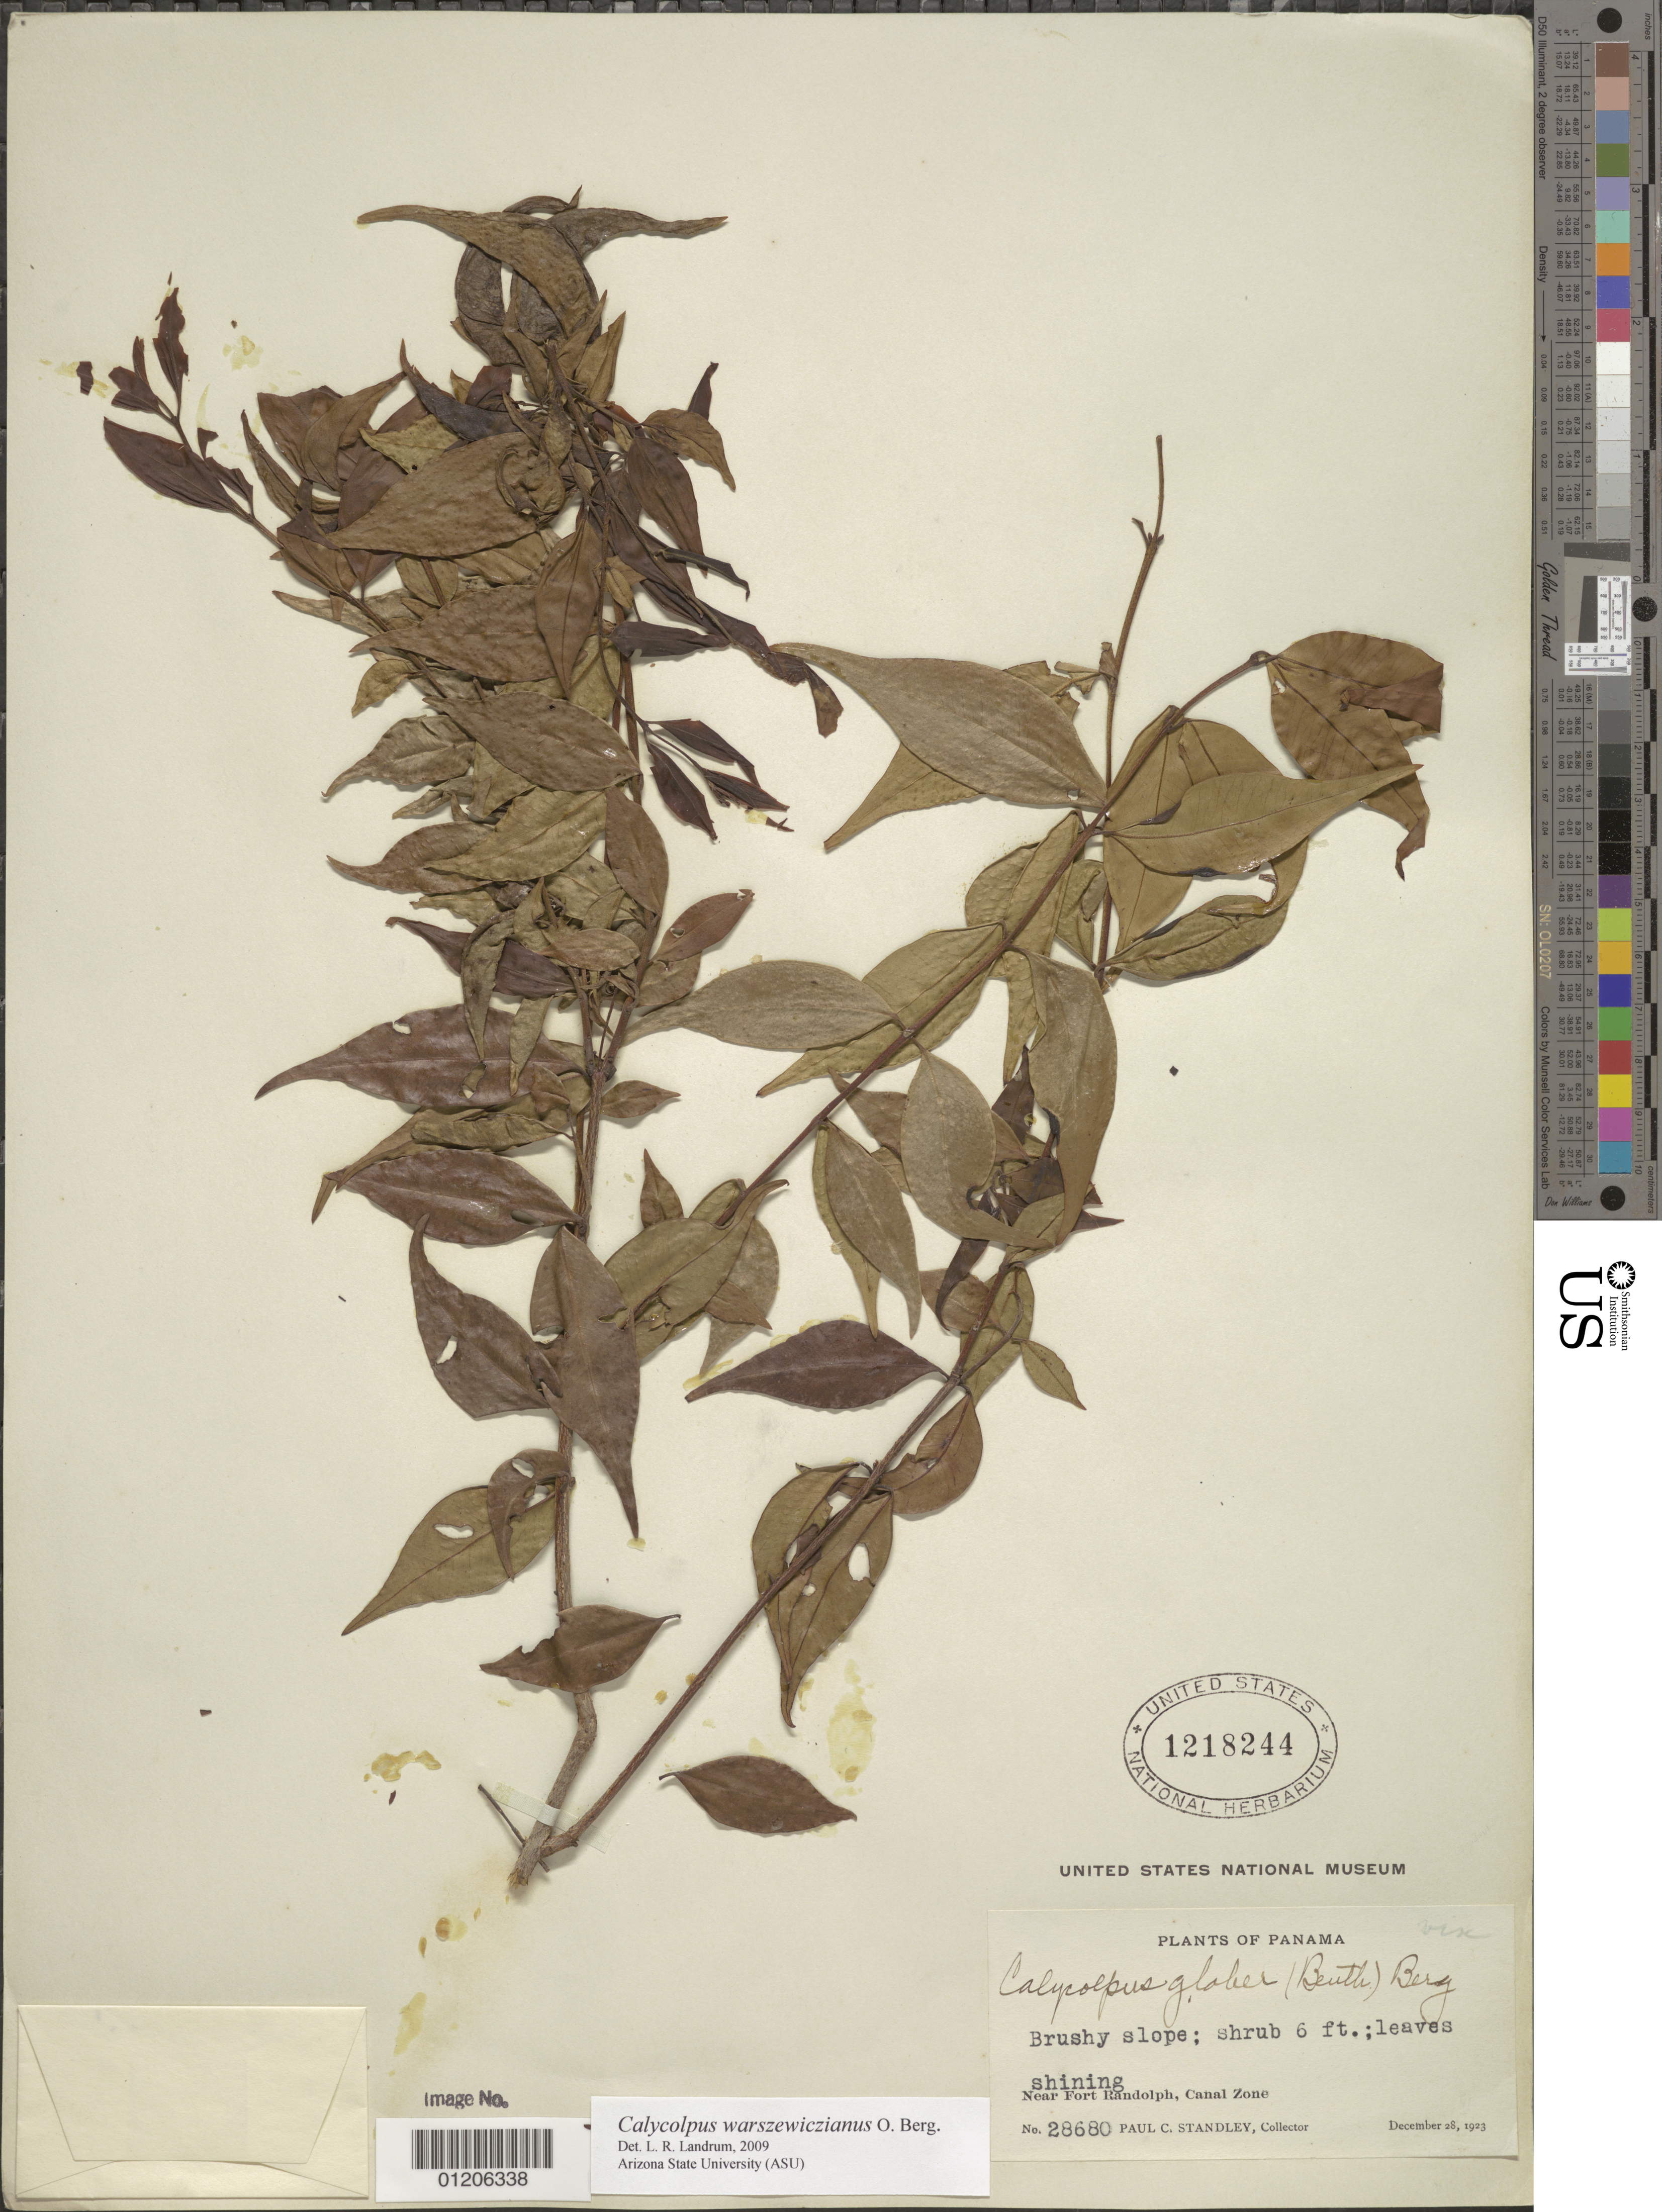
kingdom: Plantae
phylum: Tracheophyta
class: Magnoliopsida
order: Myrtales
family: Myrtaceae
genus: Calycolpus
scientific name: Calycolpus warszewiczianus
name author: O. Berg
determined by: Landrum, L. R.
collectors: P. C. Standley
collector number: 28680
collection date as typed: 28 Dec 1923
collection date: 1923-12-28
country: Panama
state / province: Colón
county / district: Canal Zone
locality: Near Fort Randolph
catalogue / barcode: US 1218244